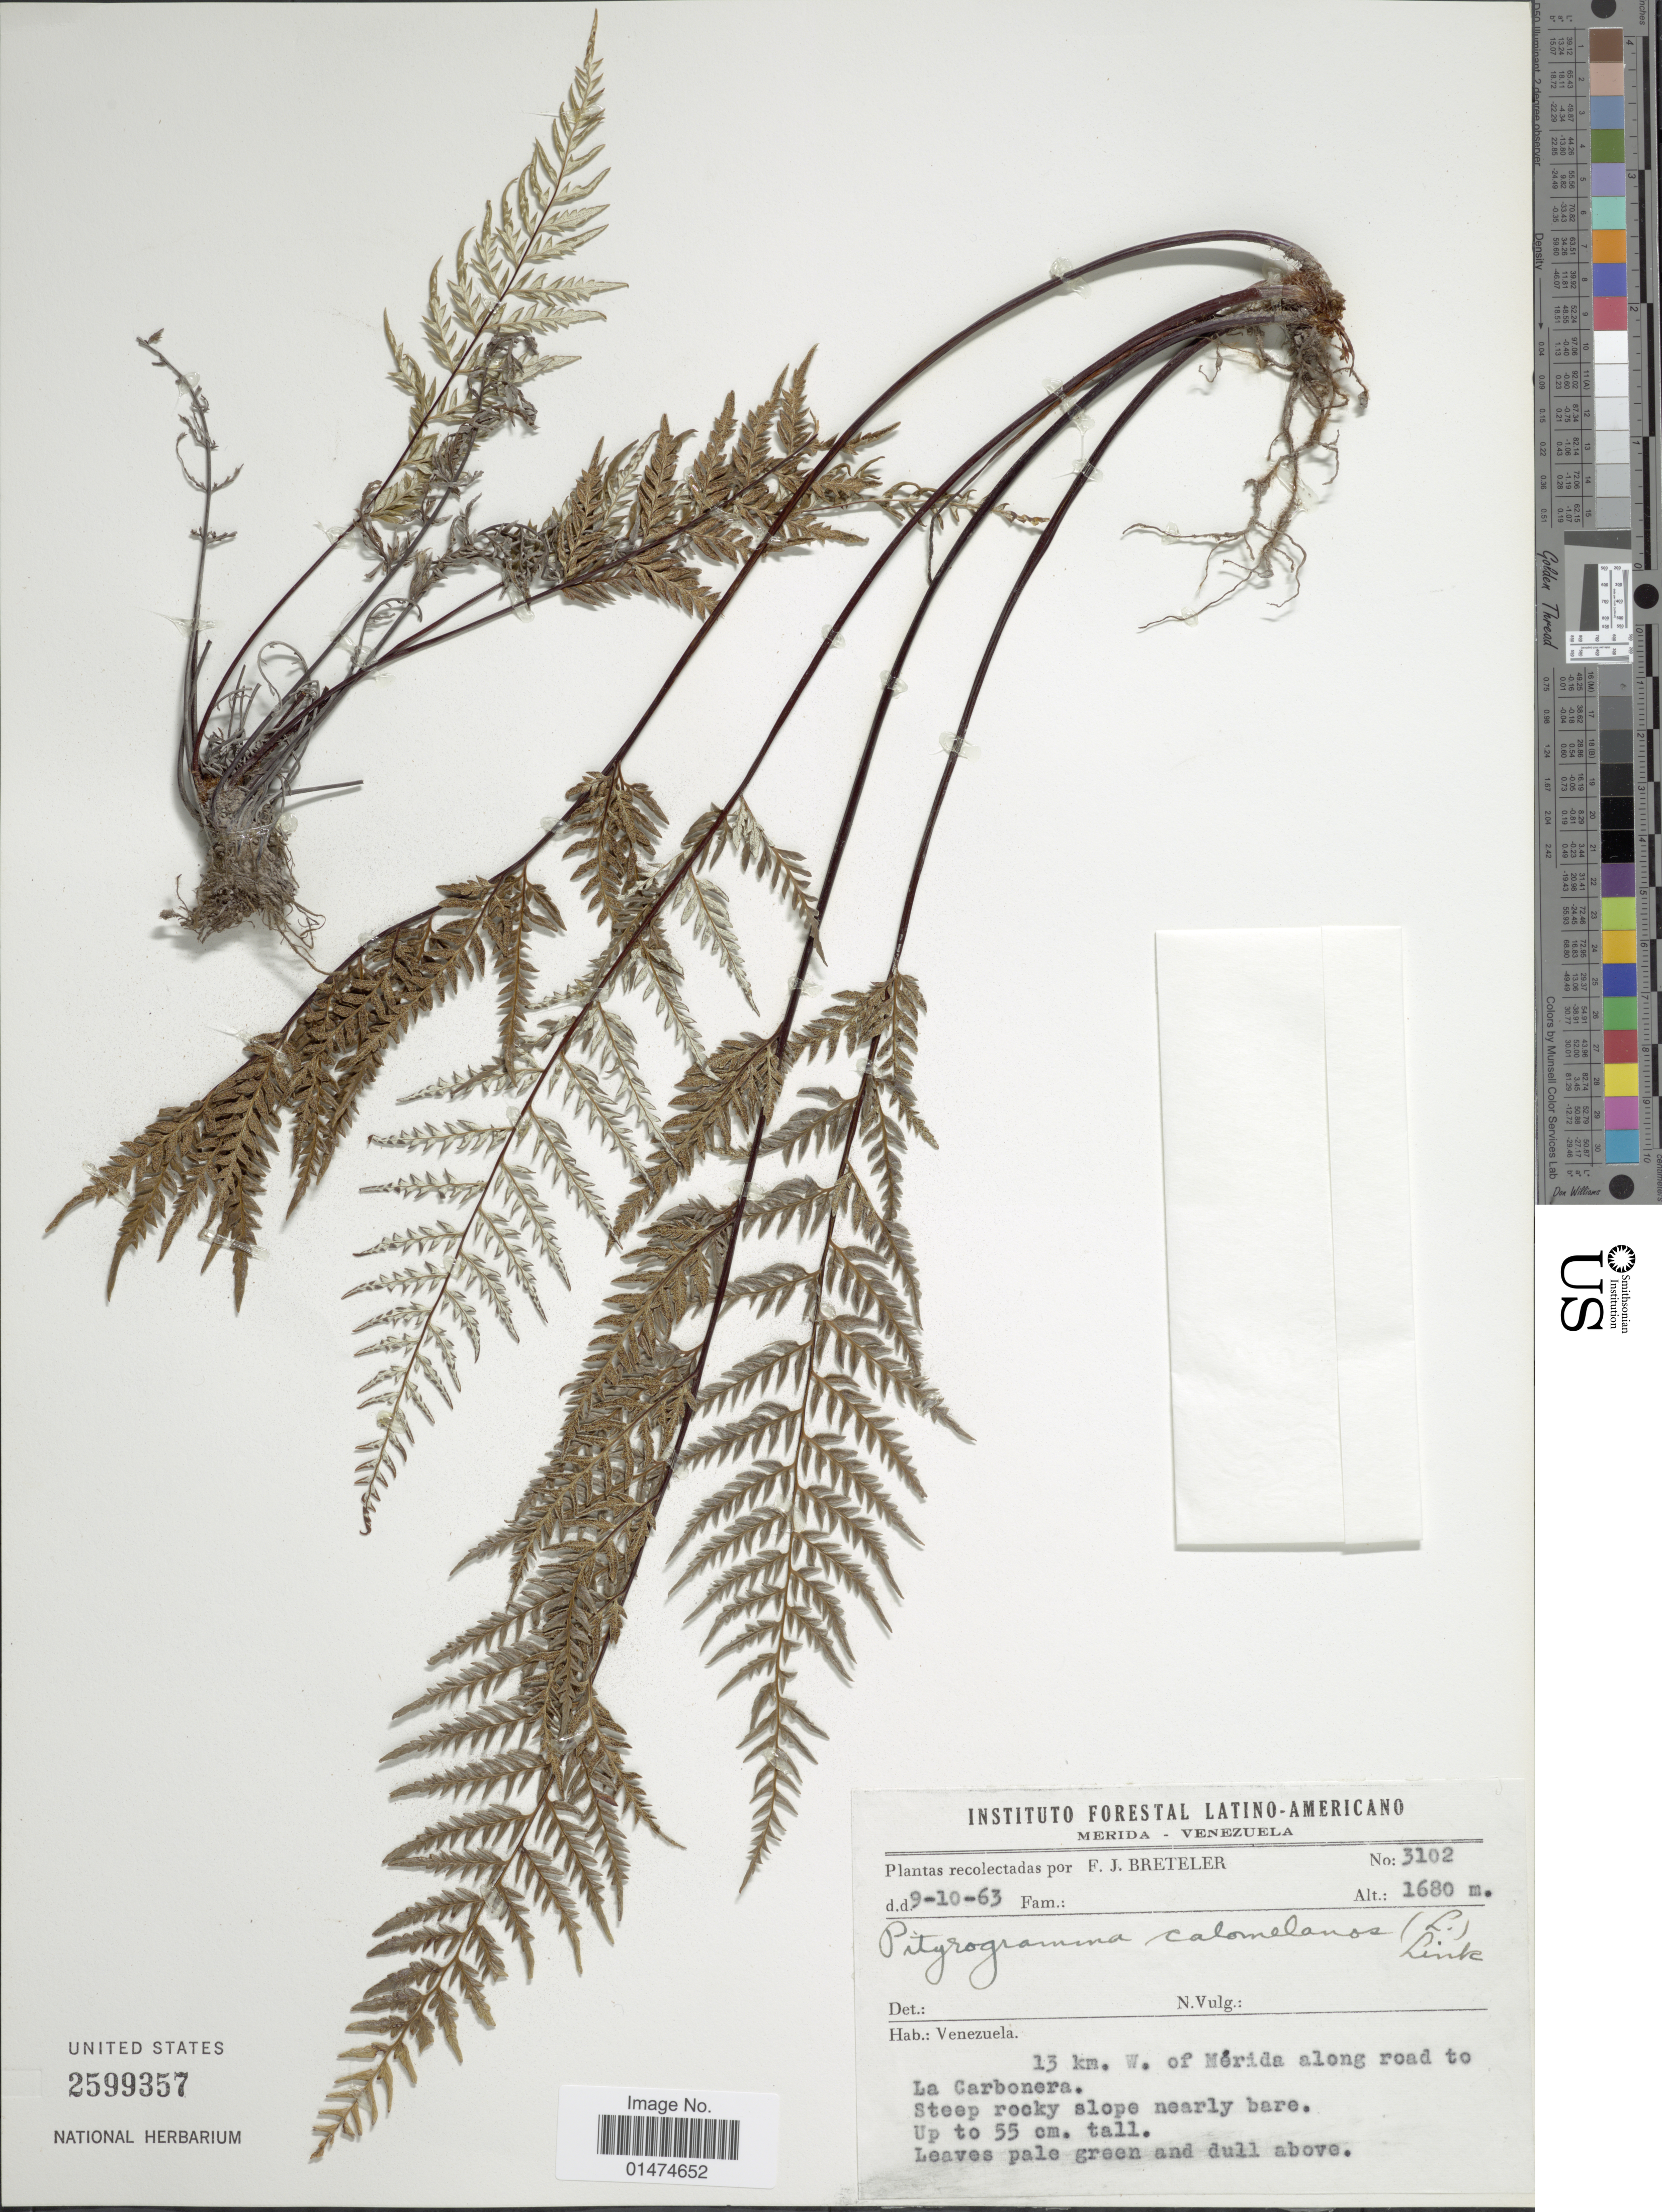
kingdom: Plantae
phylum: Tracheophyta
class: Polypodiopsida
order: Polypodiales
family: Pteridaceae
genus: Pityrogramma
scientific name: Pityrogramma calomelanos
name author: (L.) Link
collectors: F. J. Breteler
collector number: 3102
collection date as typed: Transcribed d/m/y: 9/10/63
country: Venezuela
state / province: Mérida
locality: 13 km. W. of Merida along road to La Carbonera.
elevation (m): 1680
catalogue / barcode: US 2599357